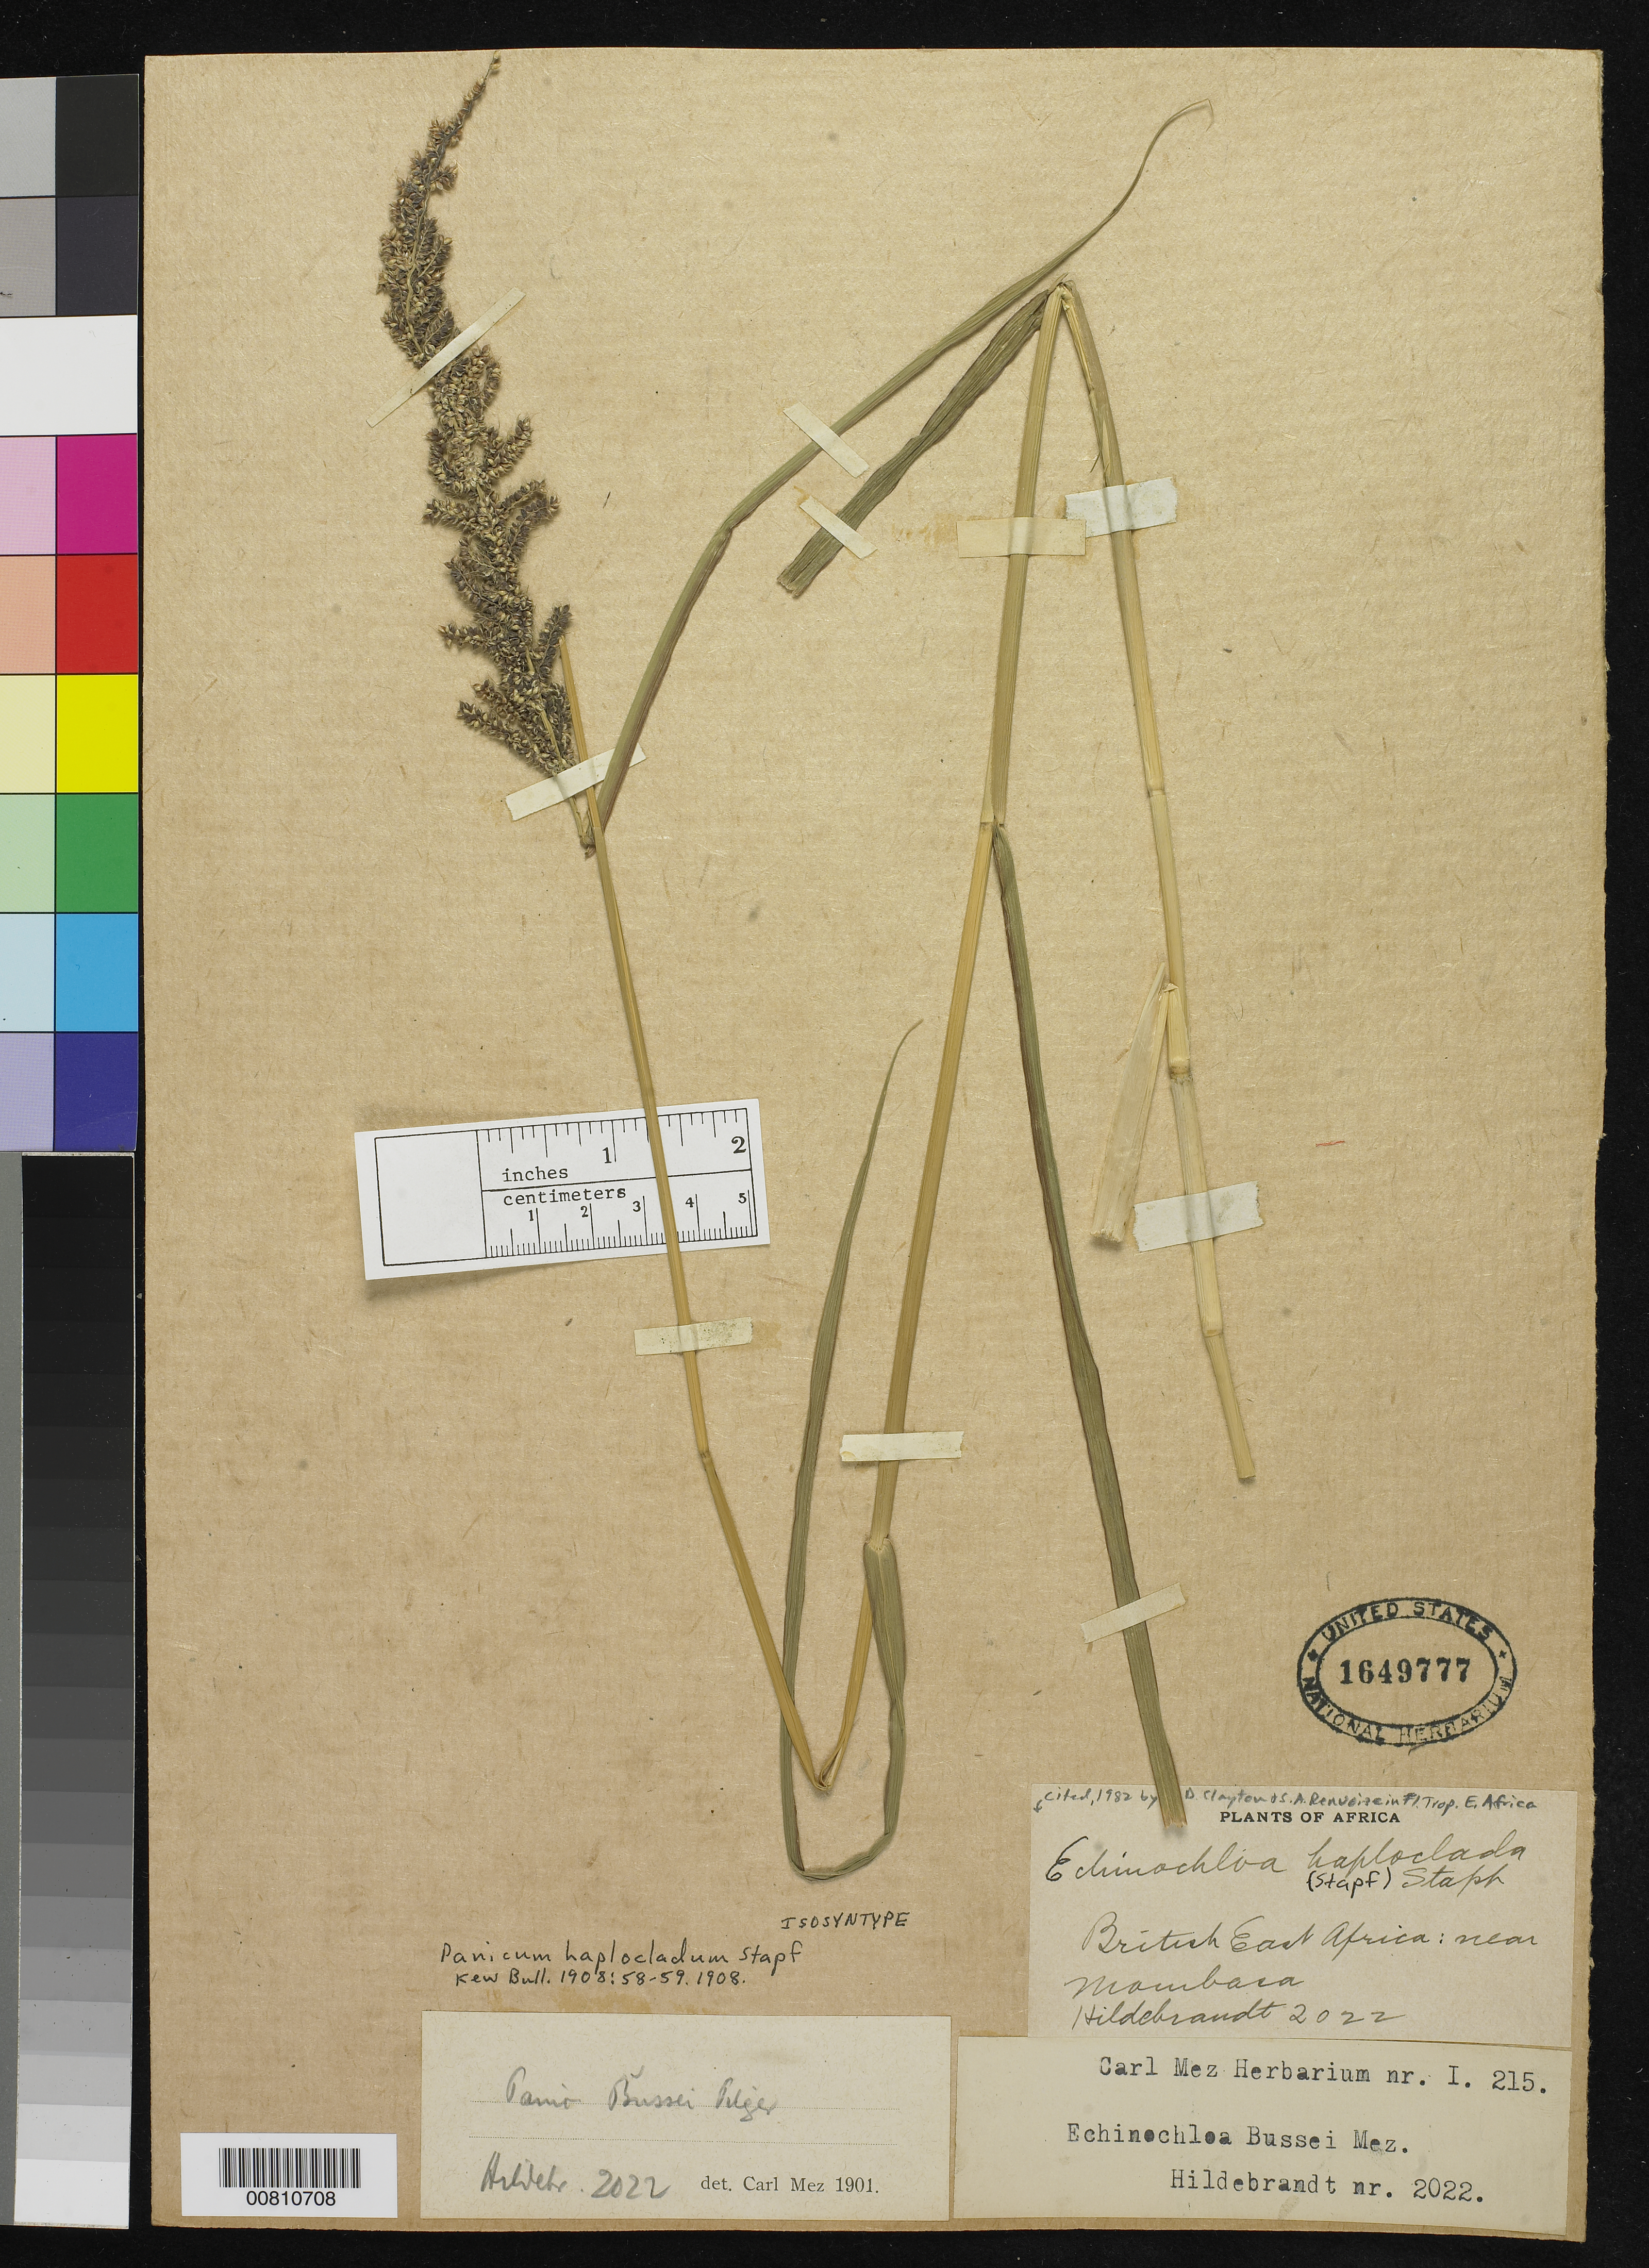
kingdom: Plantae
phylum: Tracheophyta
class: Liliopsida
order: Poales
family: Poaceae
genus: Panicum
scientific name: Panicum haplocladum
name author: Stapf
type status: Isosyntype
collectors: J. Hildebrandt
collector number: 2022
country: Tanzania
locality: British East Africa: near Mombasa.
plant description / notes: Cited 1982 by W.D. Clayton & S.A. Renvoize in Fl. Trop. E. Africa.; Carl Mez Herbarium nr. I 215.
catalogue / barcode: US 1649777